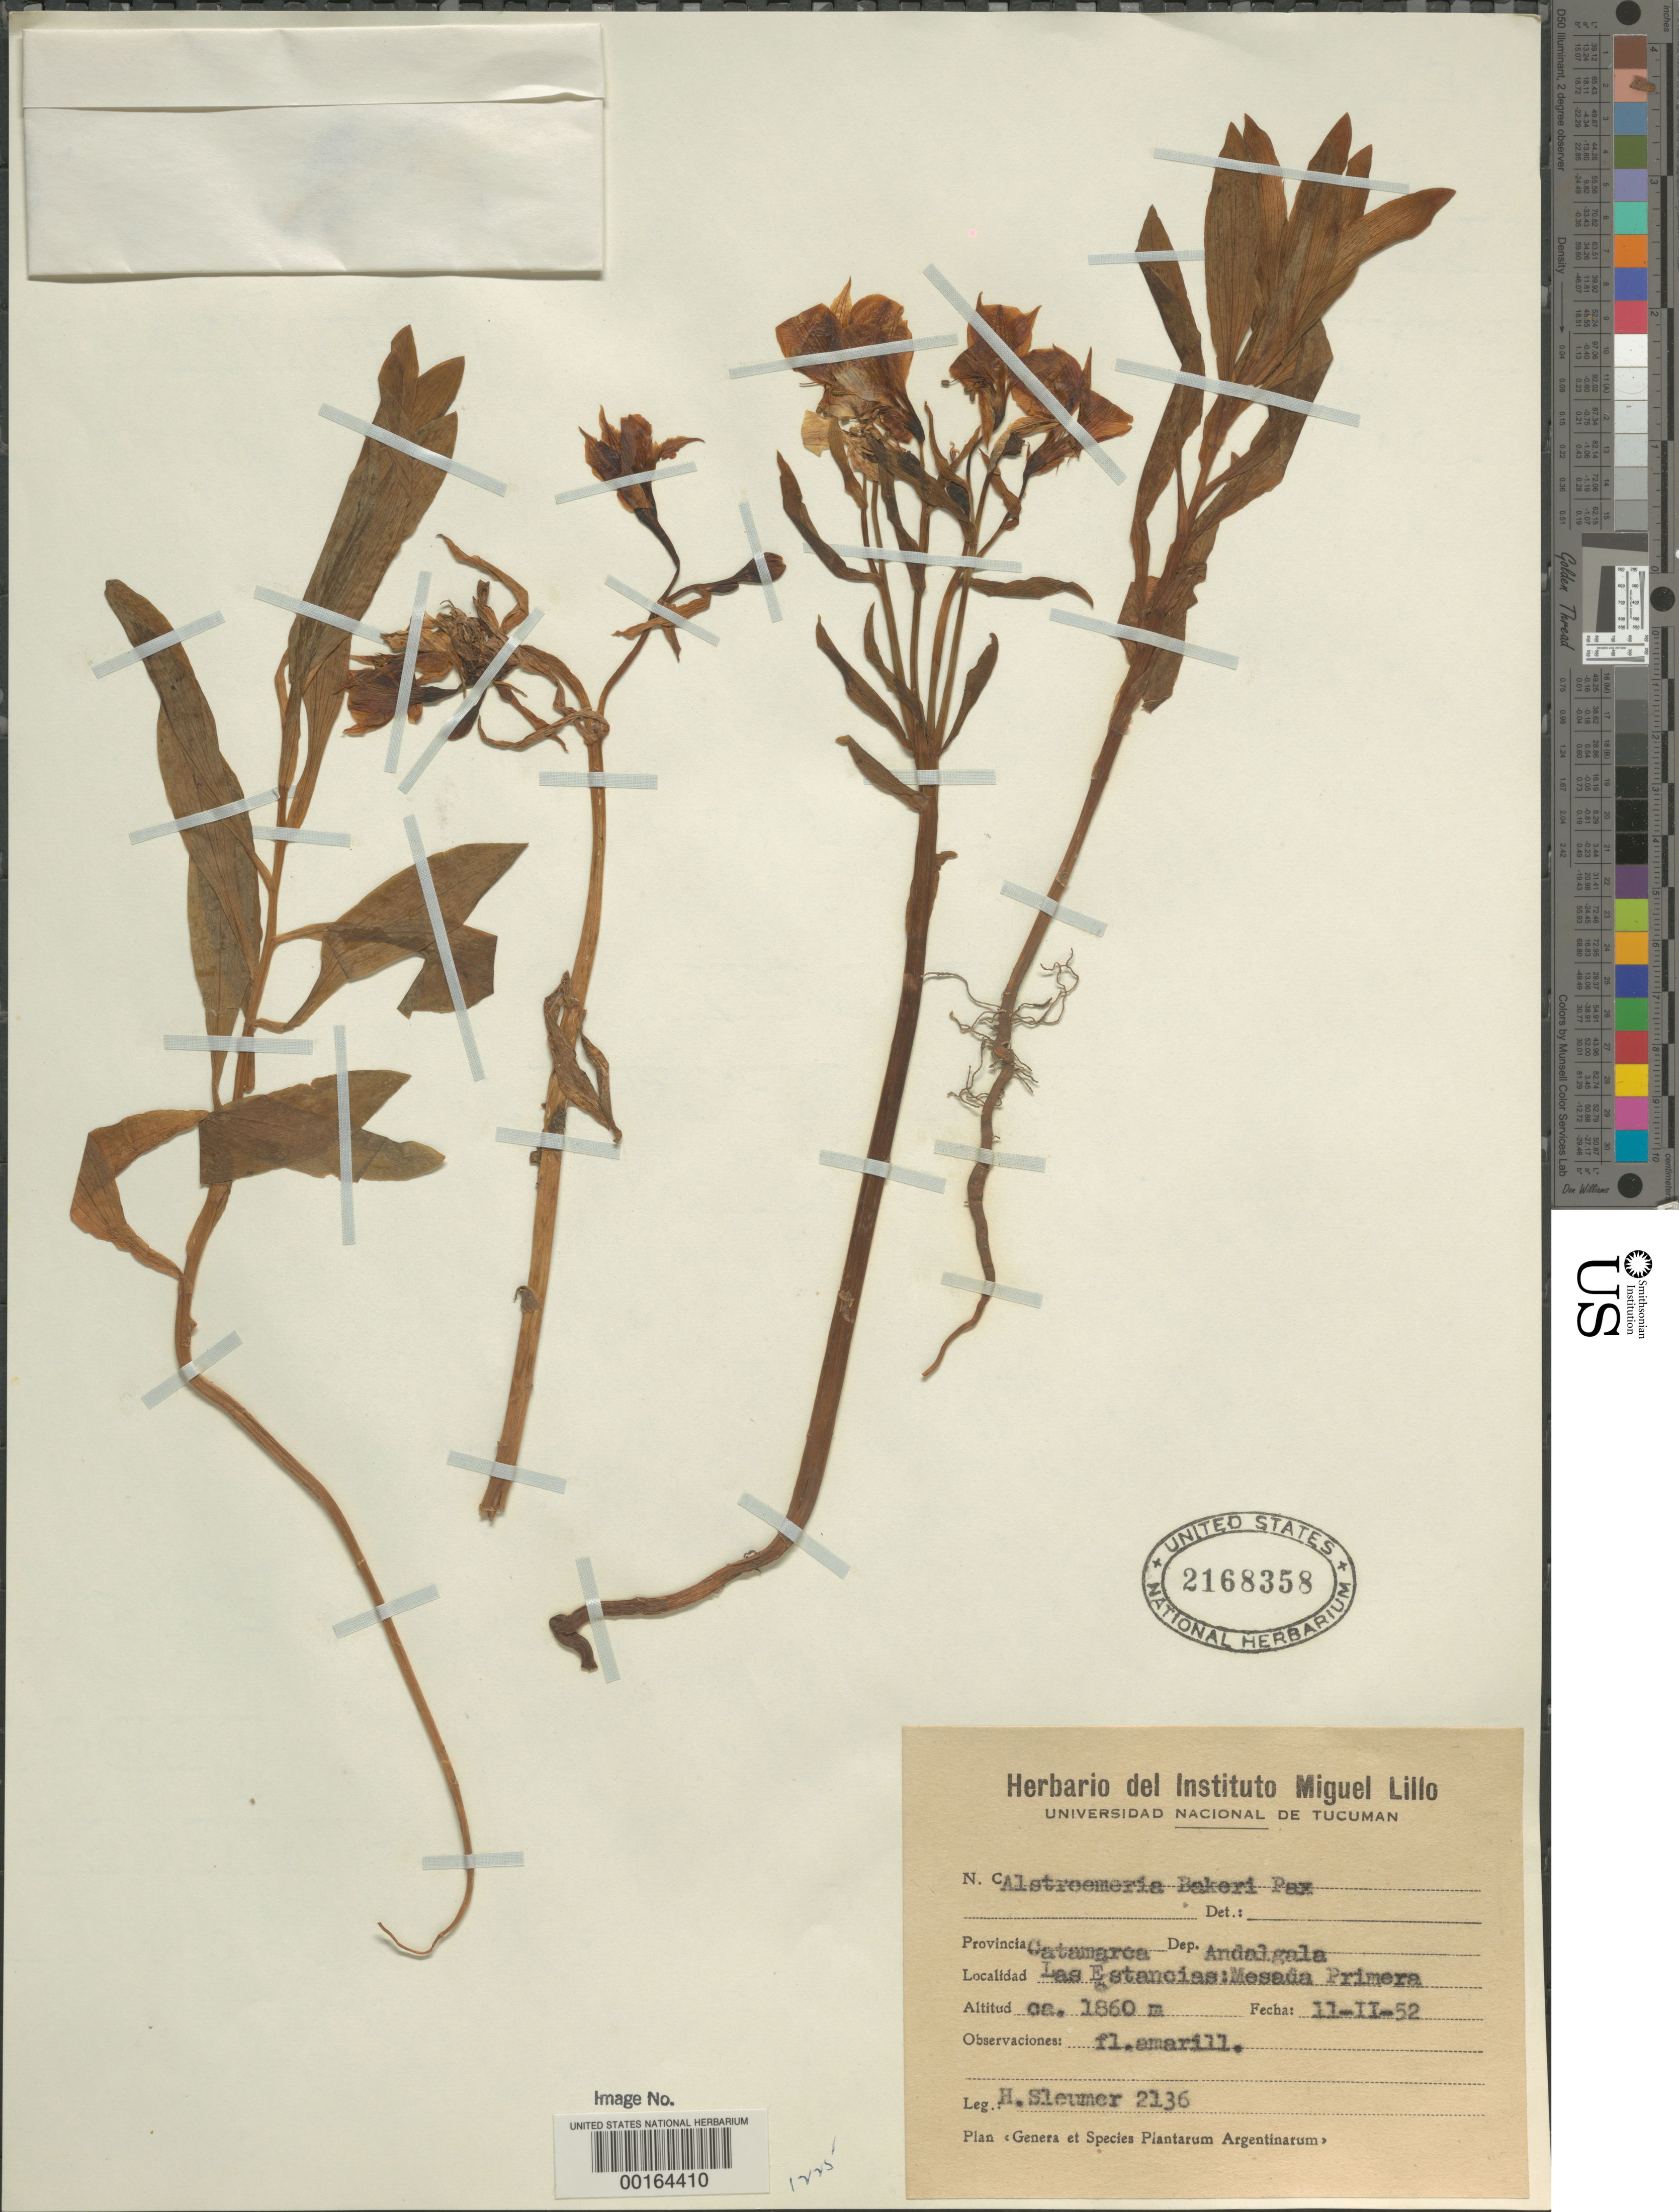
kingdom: Plantae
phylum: Tracheophyta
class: Liliopsida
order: Liliales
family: Alstroemeriaceae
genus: Alstroemeria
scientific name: Alstroemeria bakeri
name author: Pax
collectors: H. O. Sleumer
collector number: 2136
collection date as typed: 11 Feb 1952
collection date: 1952-02-11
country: Argentina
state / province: Catamarca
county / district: Andalgalá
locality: Las Estancias: Mesada Primera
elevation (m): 1860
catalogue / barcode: US 2168358